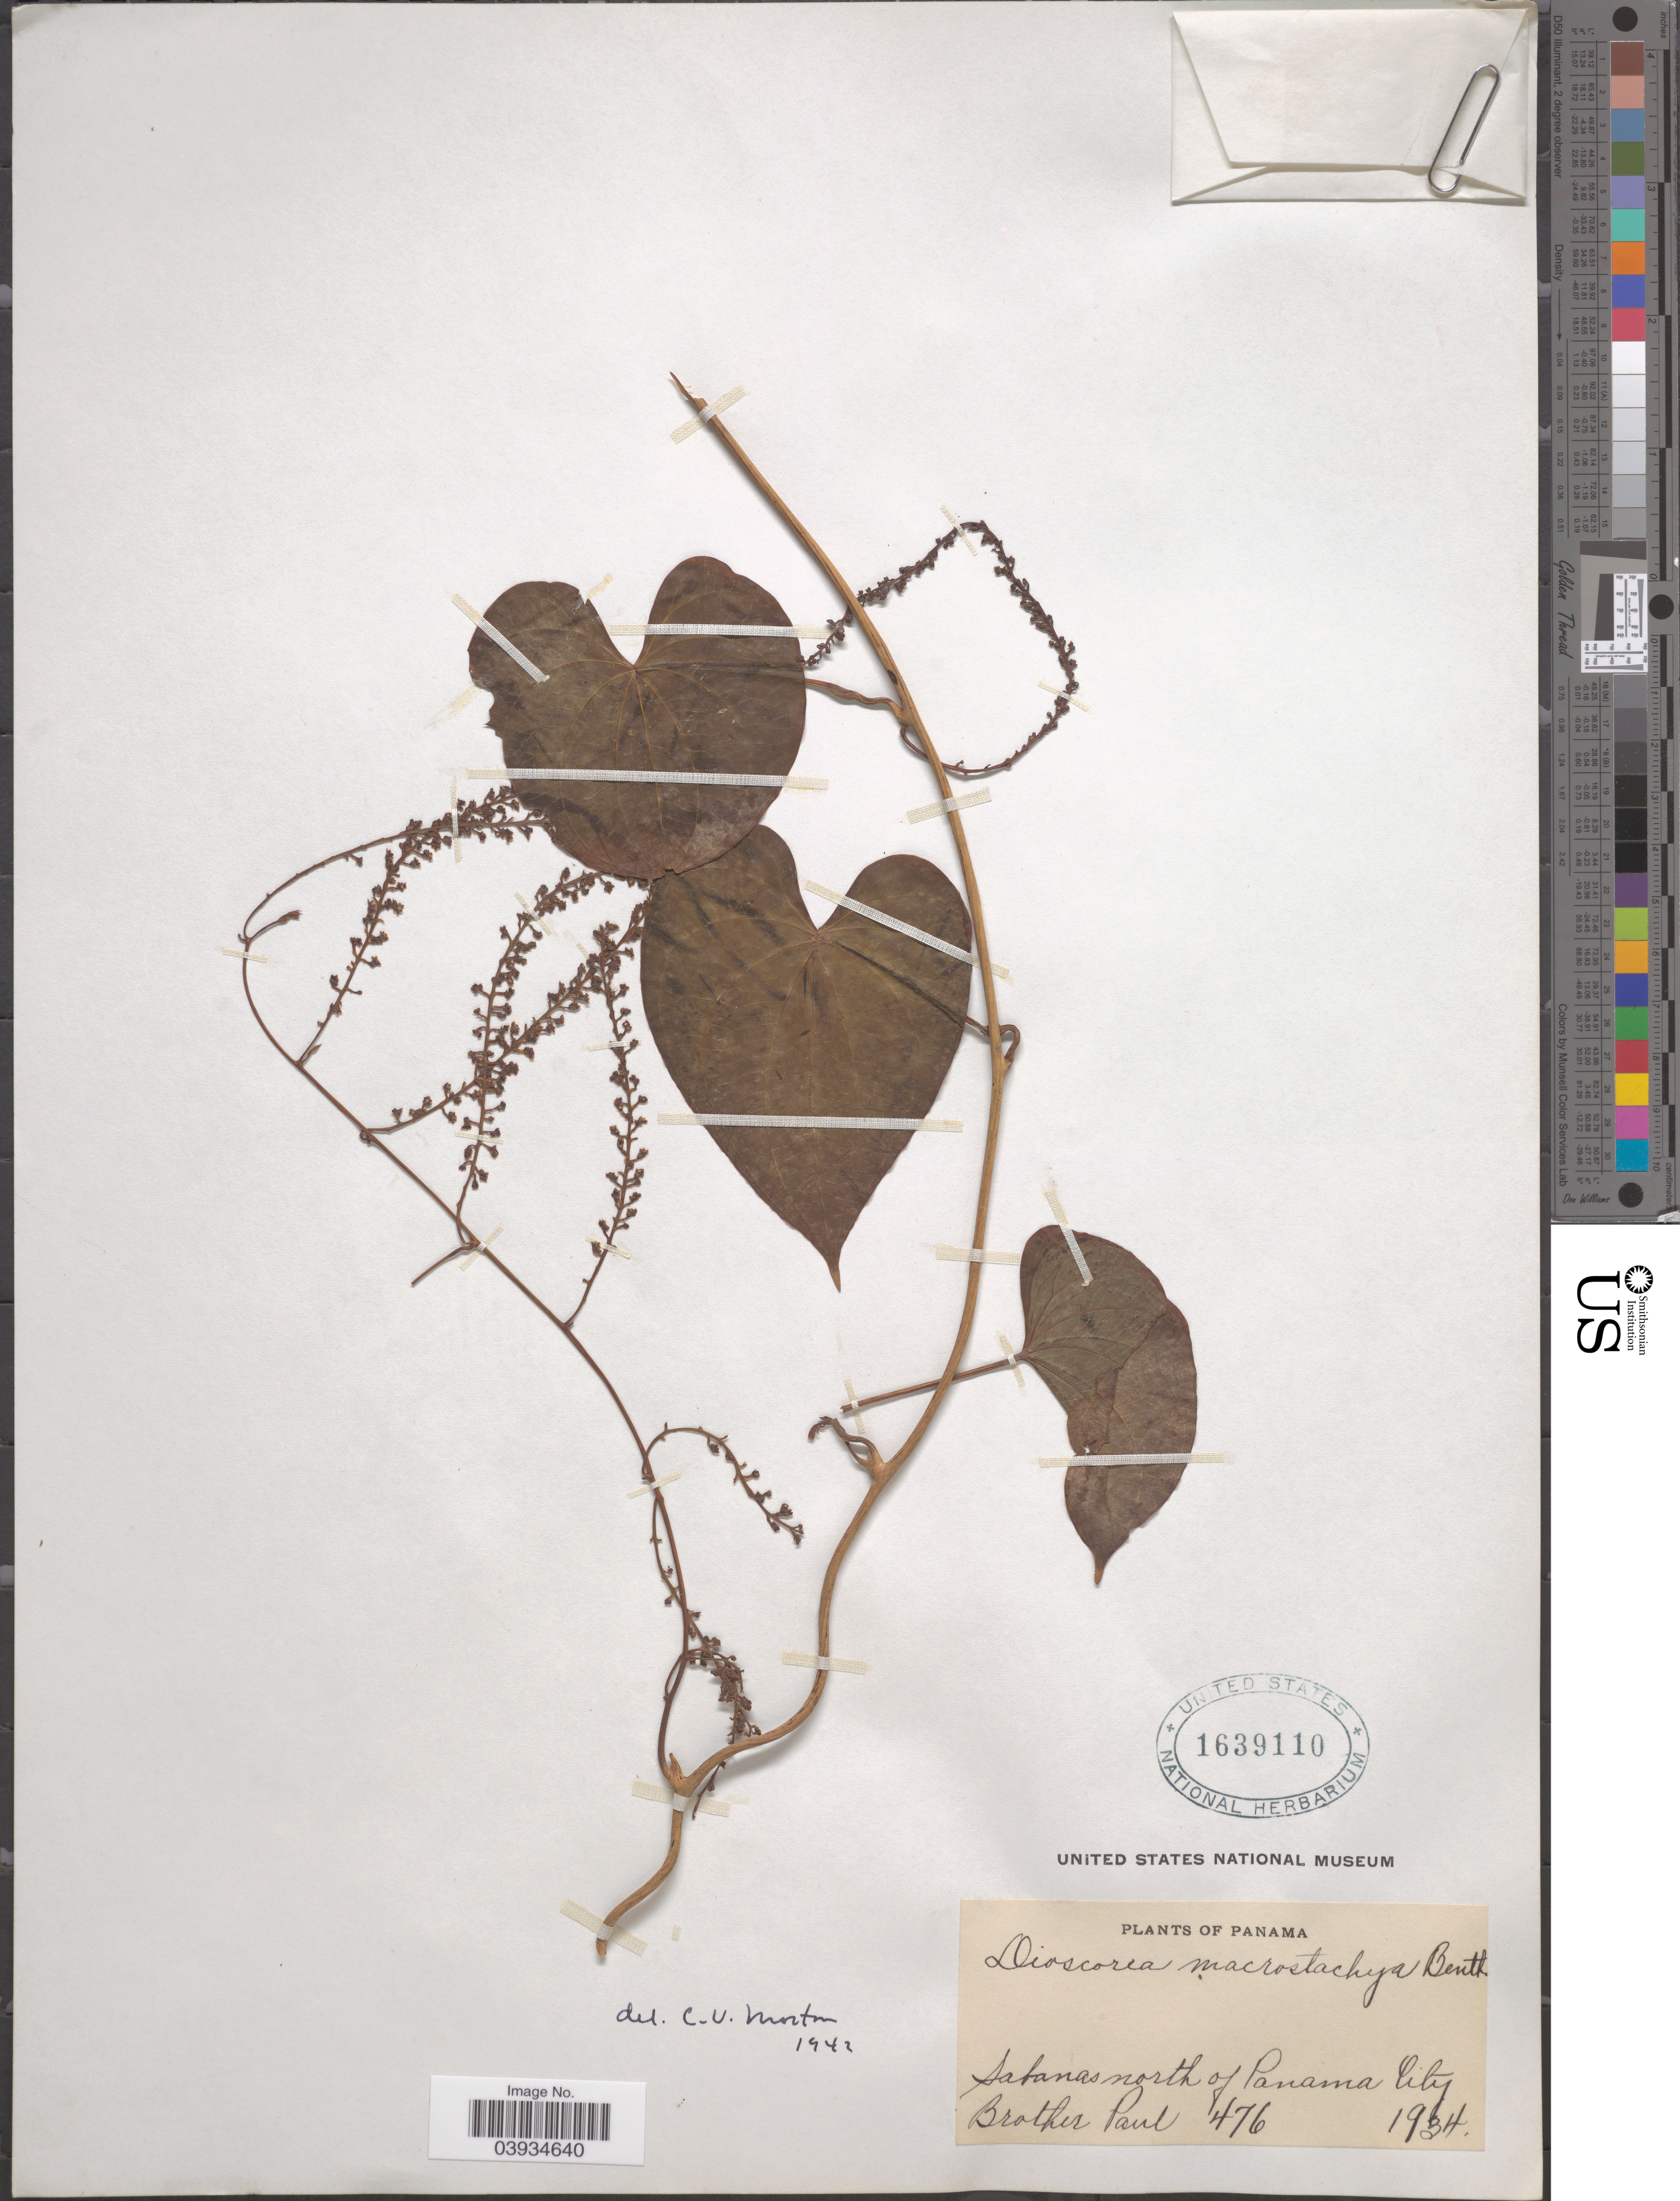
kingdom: Plantae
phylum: Tracheophyta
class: Liliopsida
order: Dioscoreales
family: Dioscoreaceae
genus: Dioscorea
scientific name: Dioscorea mexicana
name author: Scheidw.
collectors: B. Paul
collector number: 476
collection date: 1934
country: Panama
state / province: Bocas del Toro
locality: Sabanas, north of Panama City.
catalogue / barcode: US 1639110